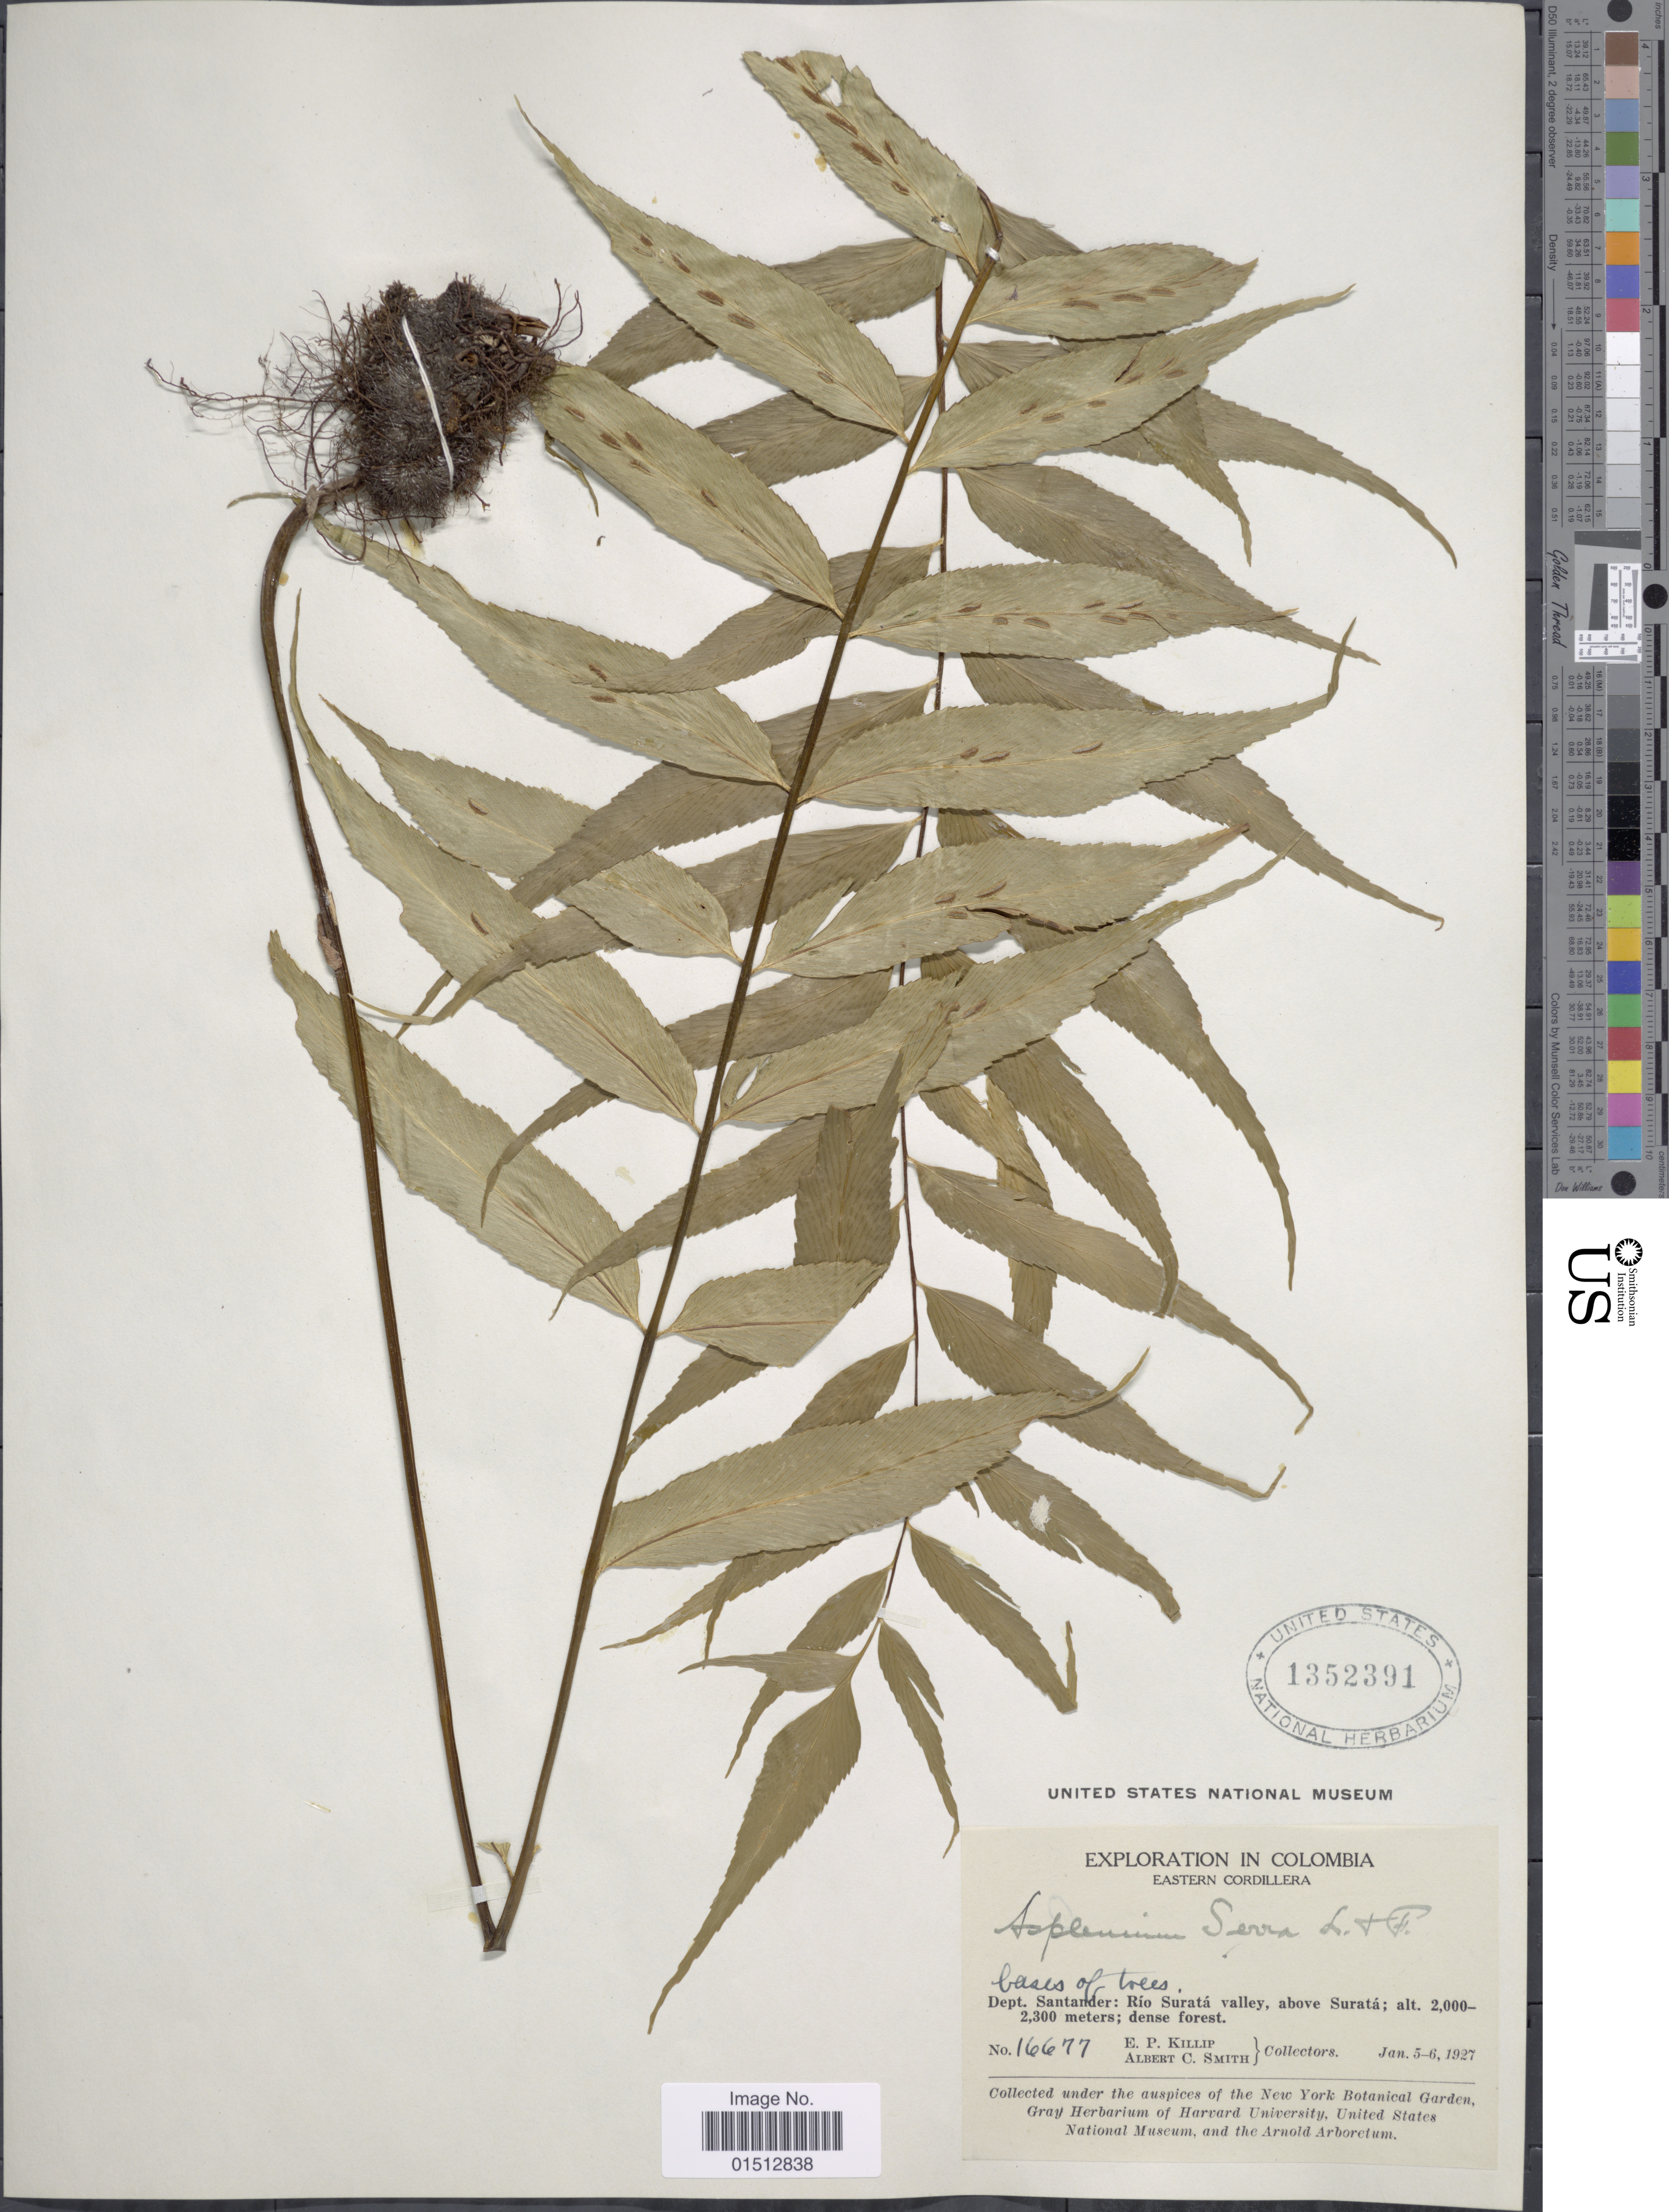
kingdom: Plantae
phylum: Tracheophyta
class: Polypodiopsida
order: Polypodiales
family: Aspleniaceae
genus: Asplenium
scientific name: Asplenium serra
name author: Langsd. & Fisch.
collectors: E. P. Killip & A. C. Smith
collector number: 16677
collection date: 1927-01-05/1927-01-06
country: Colombia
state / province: Santander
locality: Colombia, Eastern Cordillera, Dept. Santander: Rio Surata valley, above Surata.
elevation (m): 2000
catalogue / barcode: US 1352391